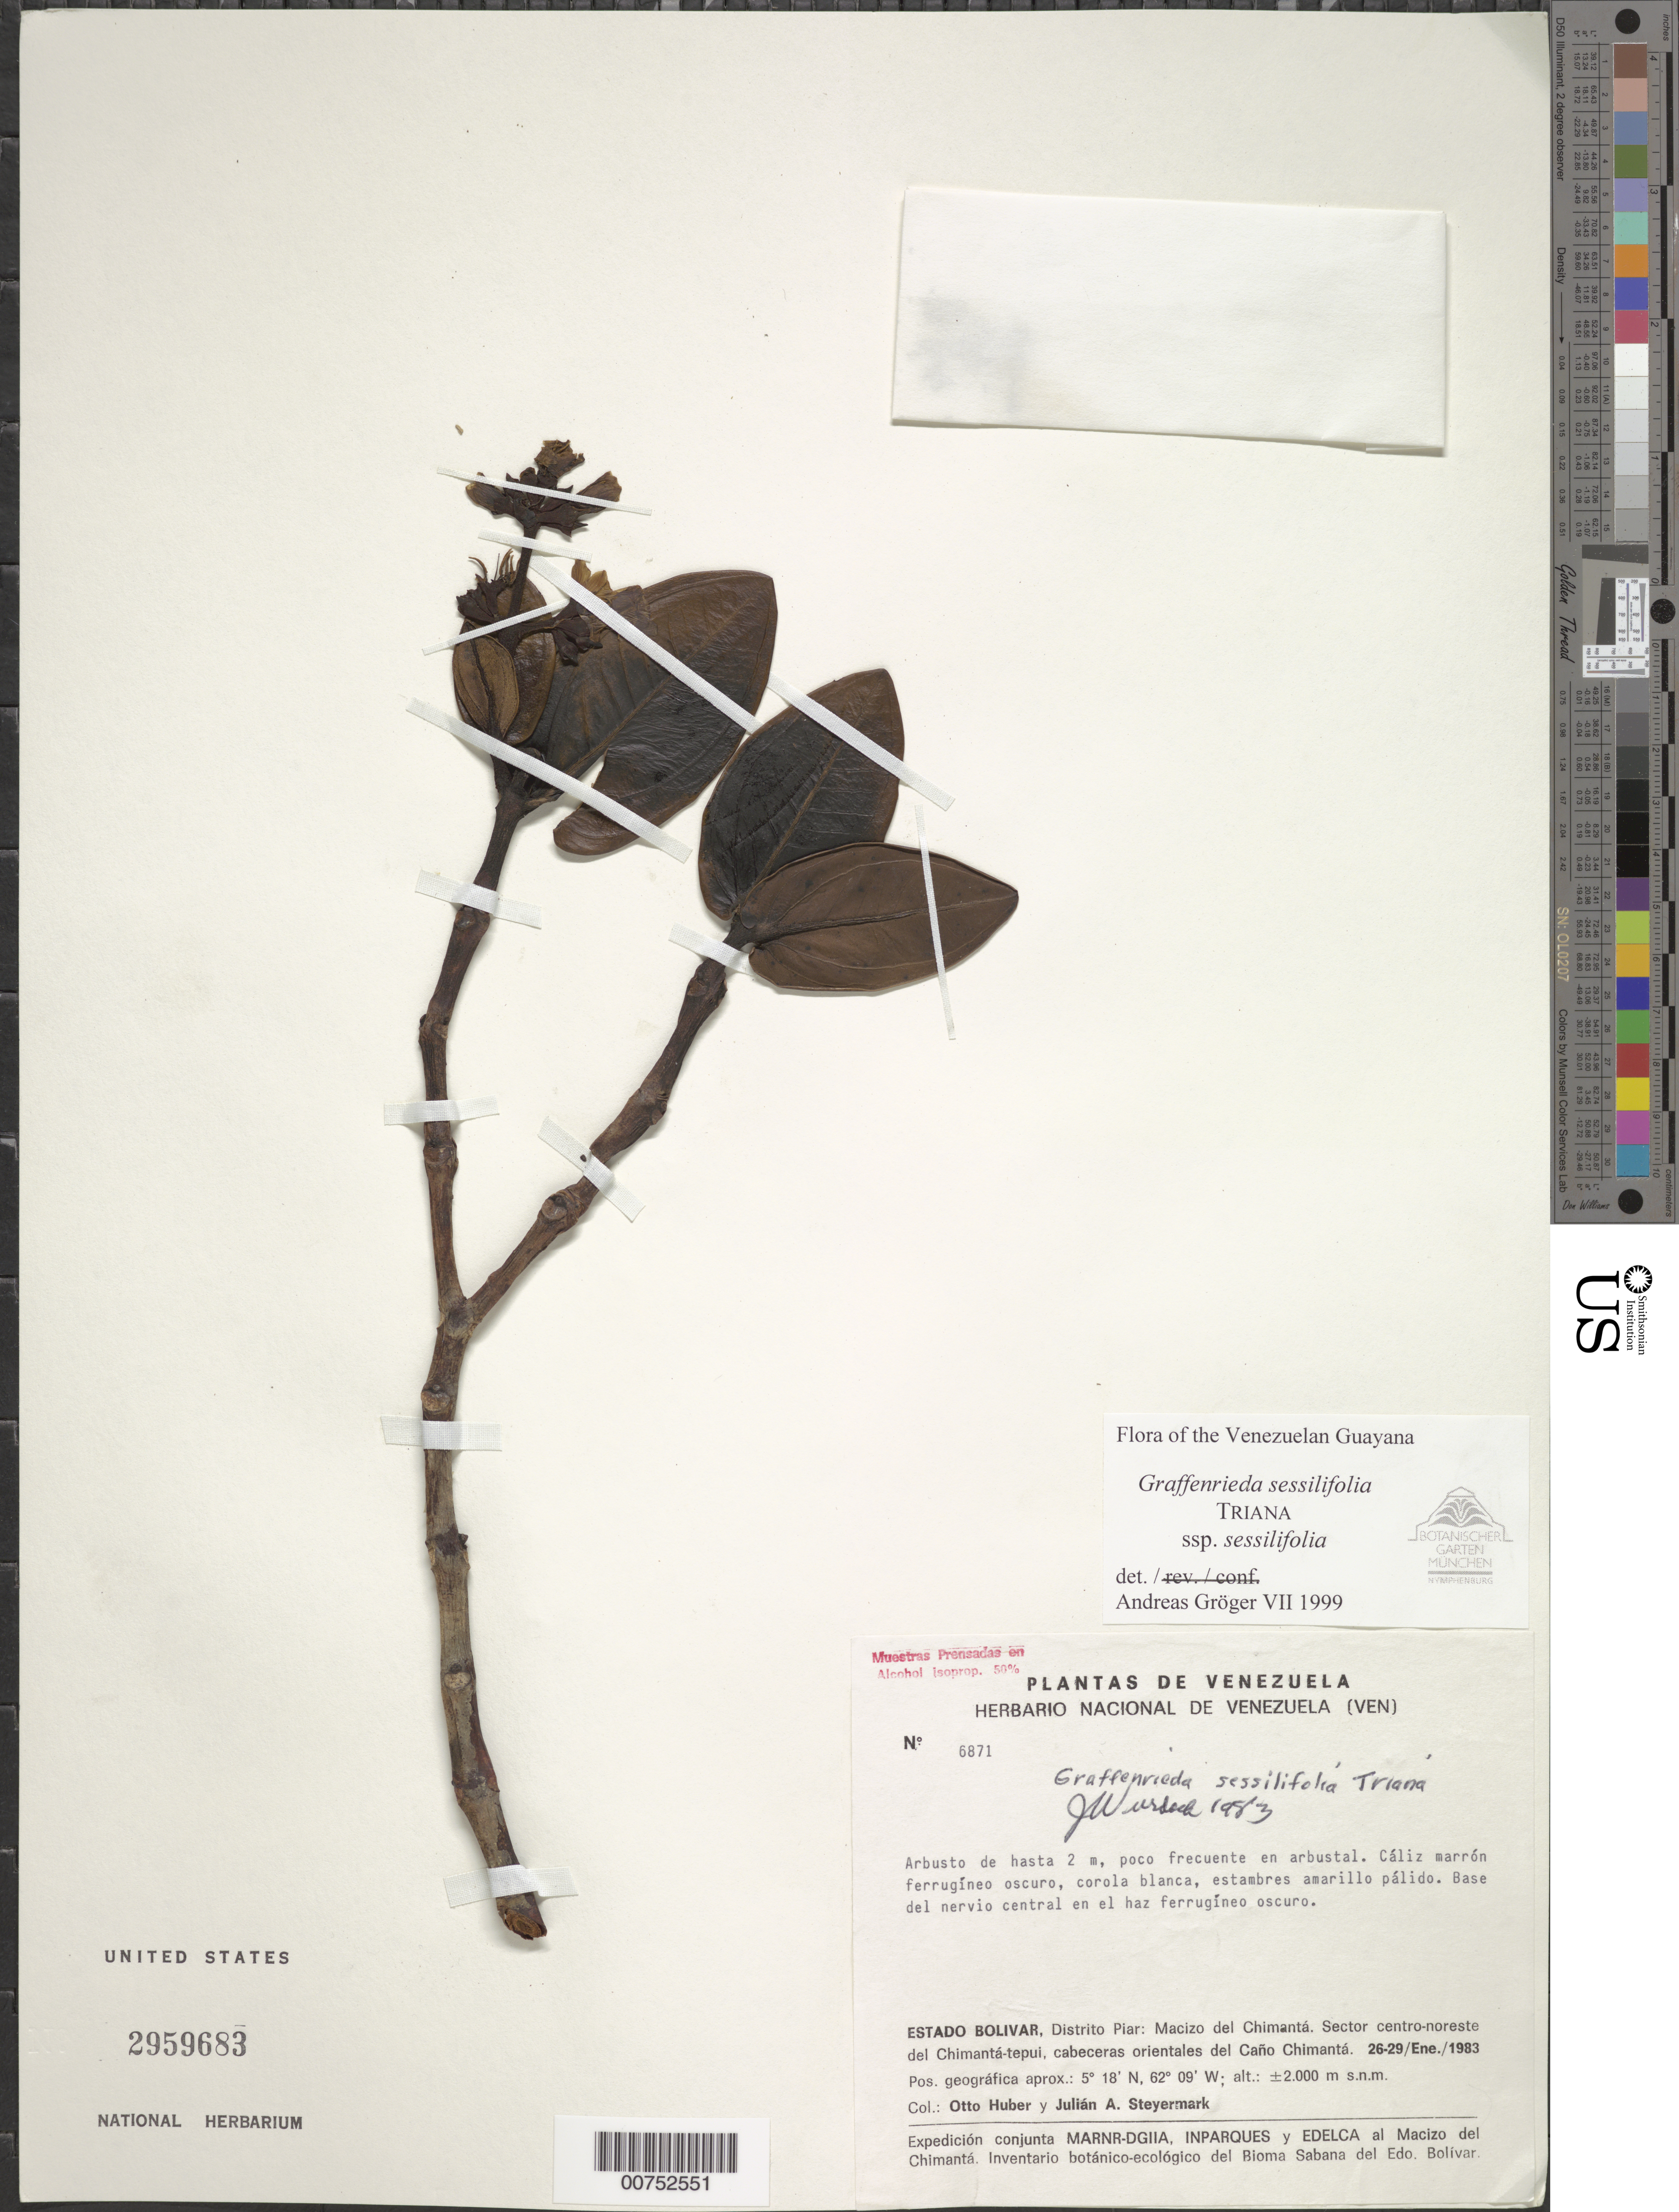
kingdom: Plantae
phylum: Tracheophyta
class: Magnoliopsida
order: Myrtales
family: Melastomataceae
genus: Graffenrieda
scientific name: Graffenrieda sessilifolia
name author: Triana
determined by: Gröger, A.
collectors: O. Huber & J. Steyermark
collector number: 6871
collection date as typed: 26-Jan-83 to 29-Jan-83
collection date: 1983-01-26/1983-01-29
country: Venezuela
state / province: Bolívar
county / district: Piar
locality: Macizo del Chimantá, NE Chimantá-tepuí, N del Río Chimantá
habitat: Arbustal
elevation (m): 2000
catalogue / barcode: US 2959683